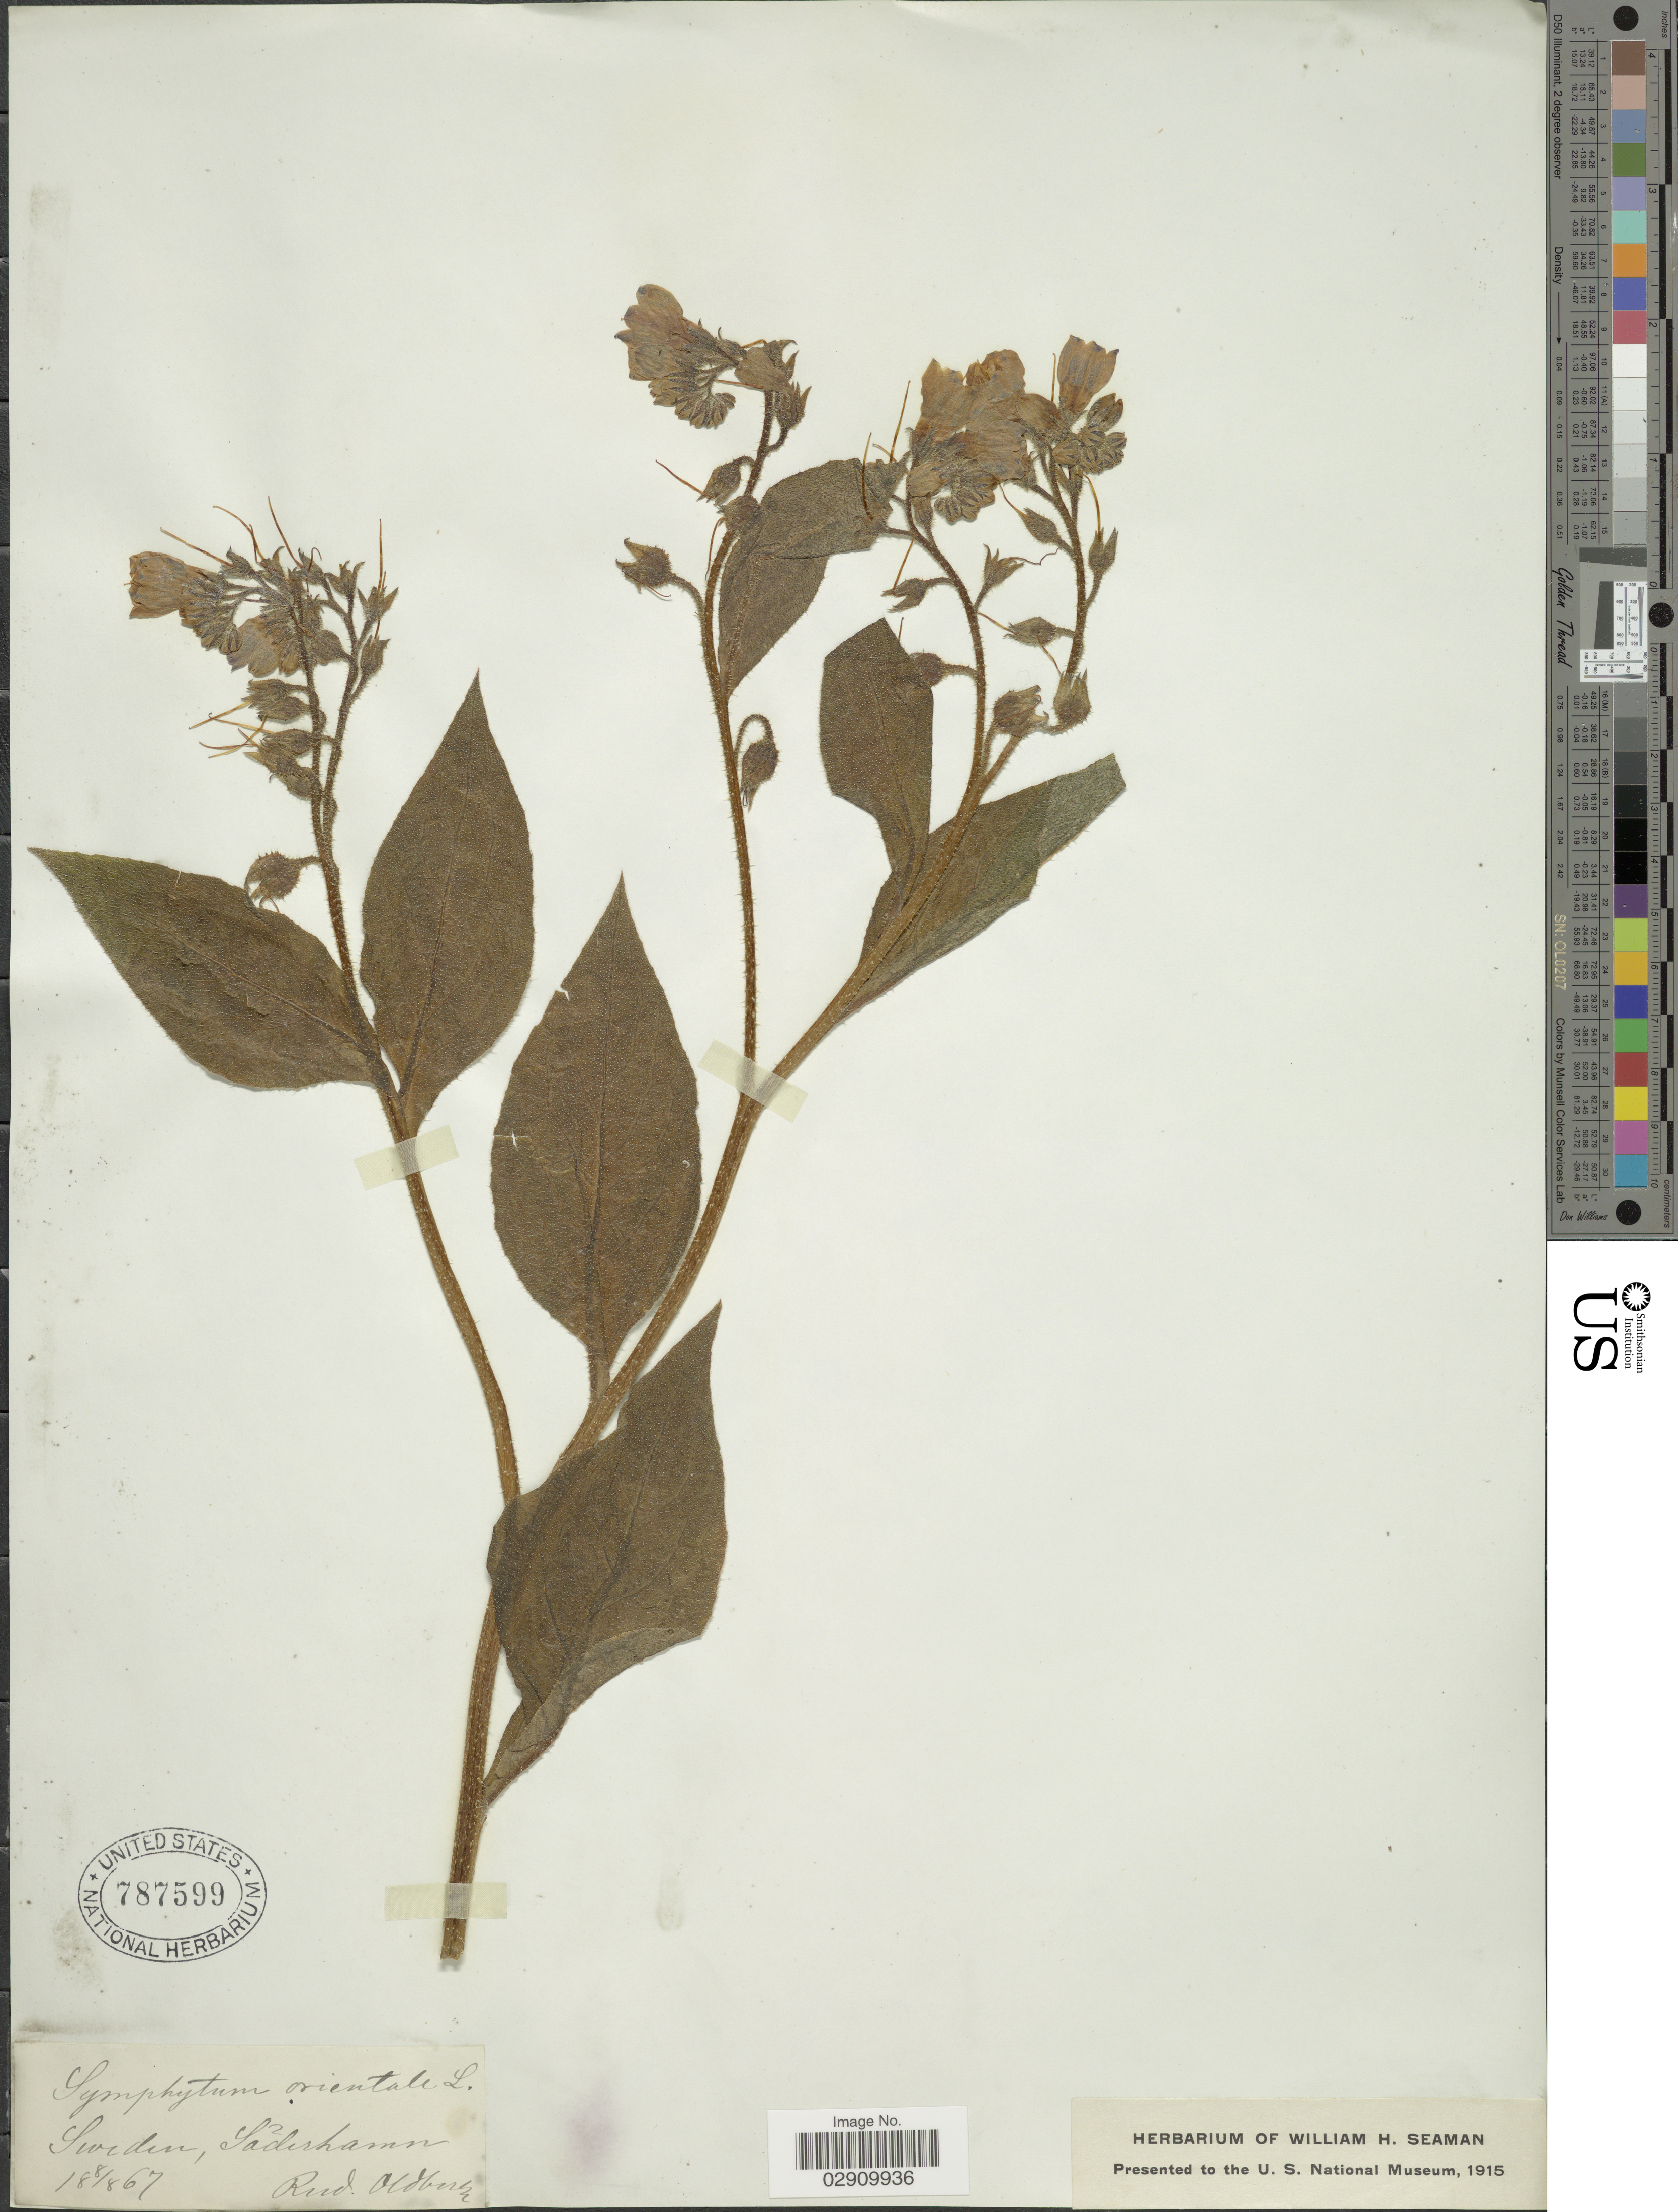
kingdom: Plantae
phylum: Tracheophyta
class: Magnoliopsida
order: Boraginales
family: Boraginaceae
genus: Symphytum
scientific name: Symphytum orientale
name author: L.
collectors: R. Oldberg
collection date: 1867-08-08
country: Sweden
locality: Söderhamn.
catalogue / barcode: US 787599